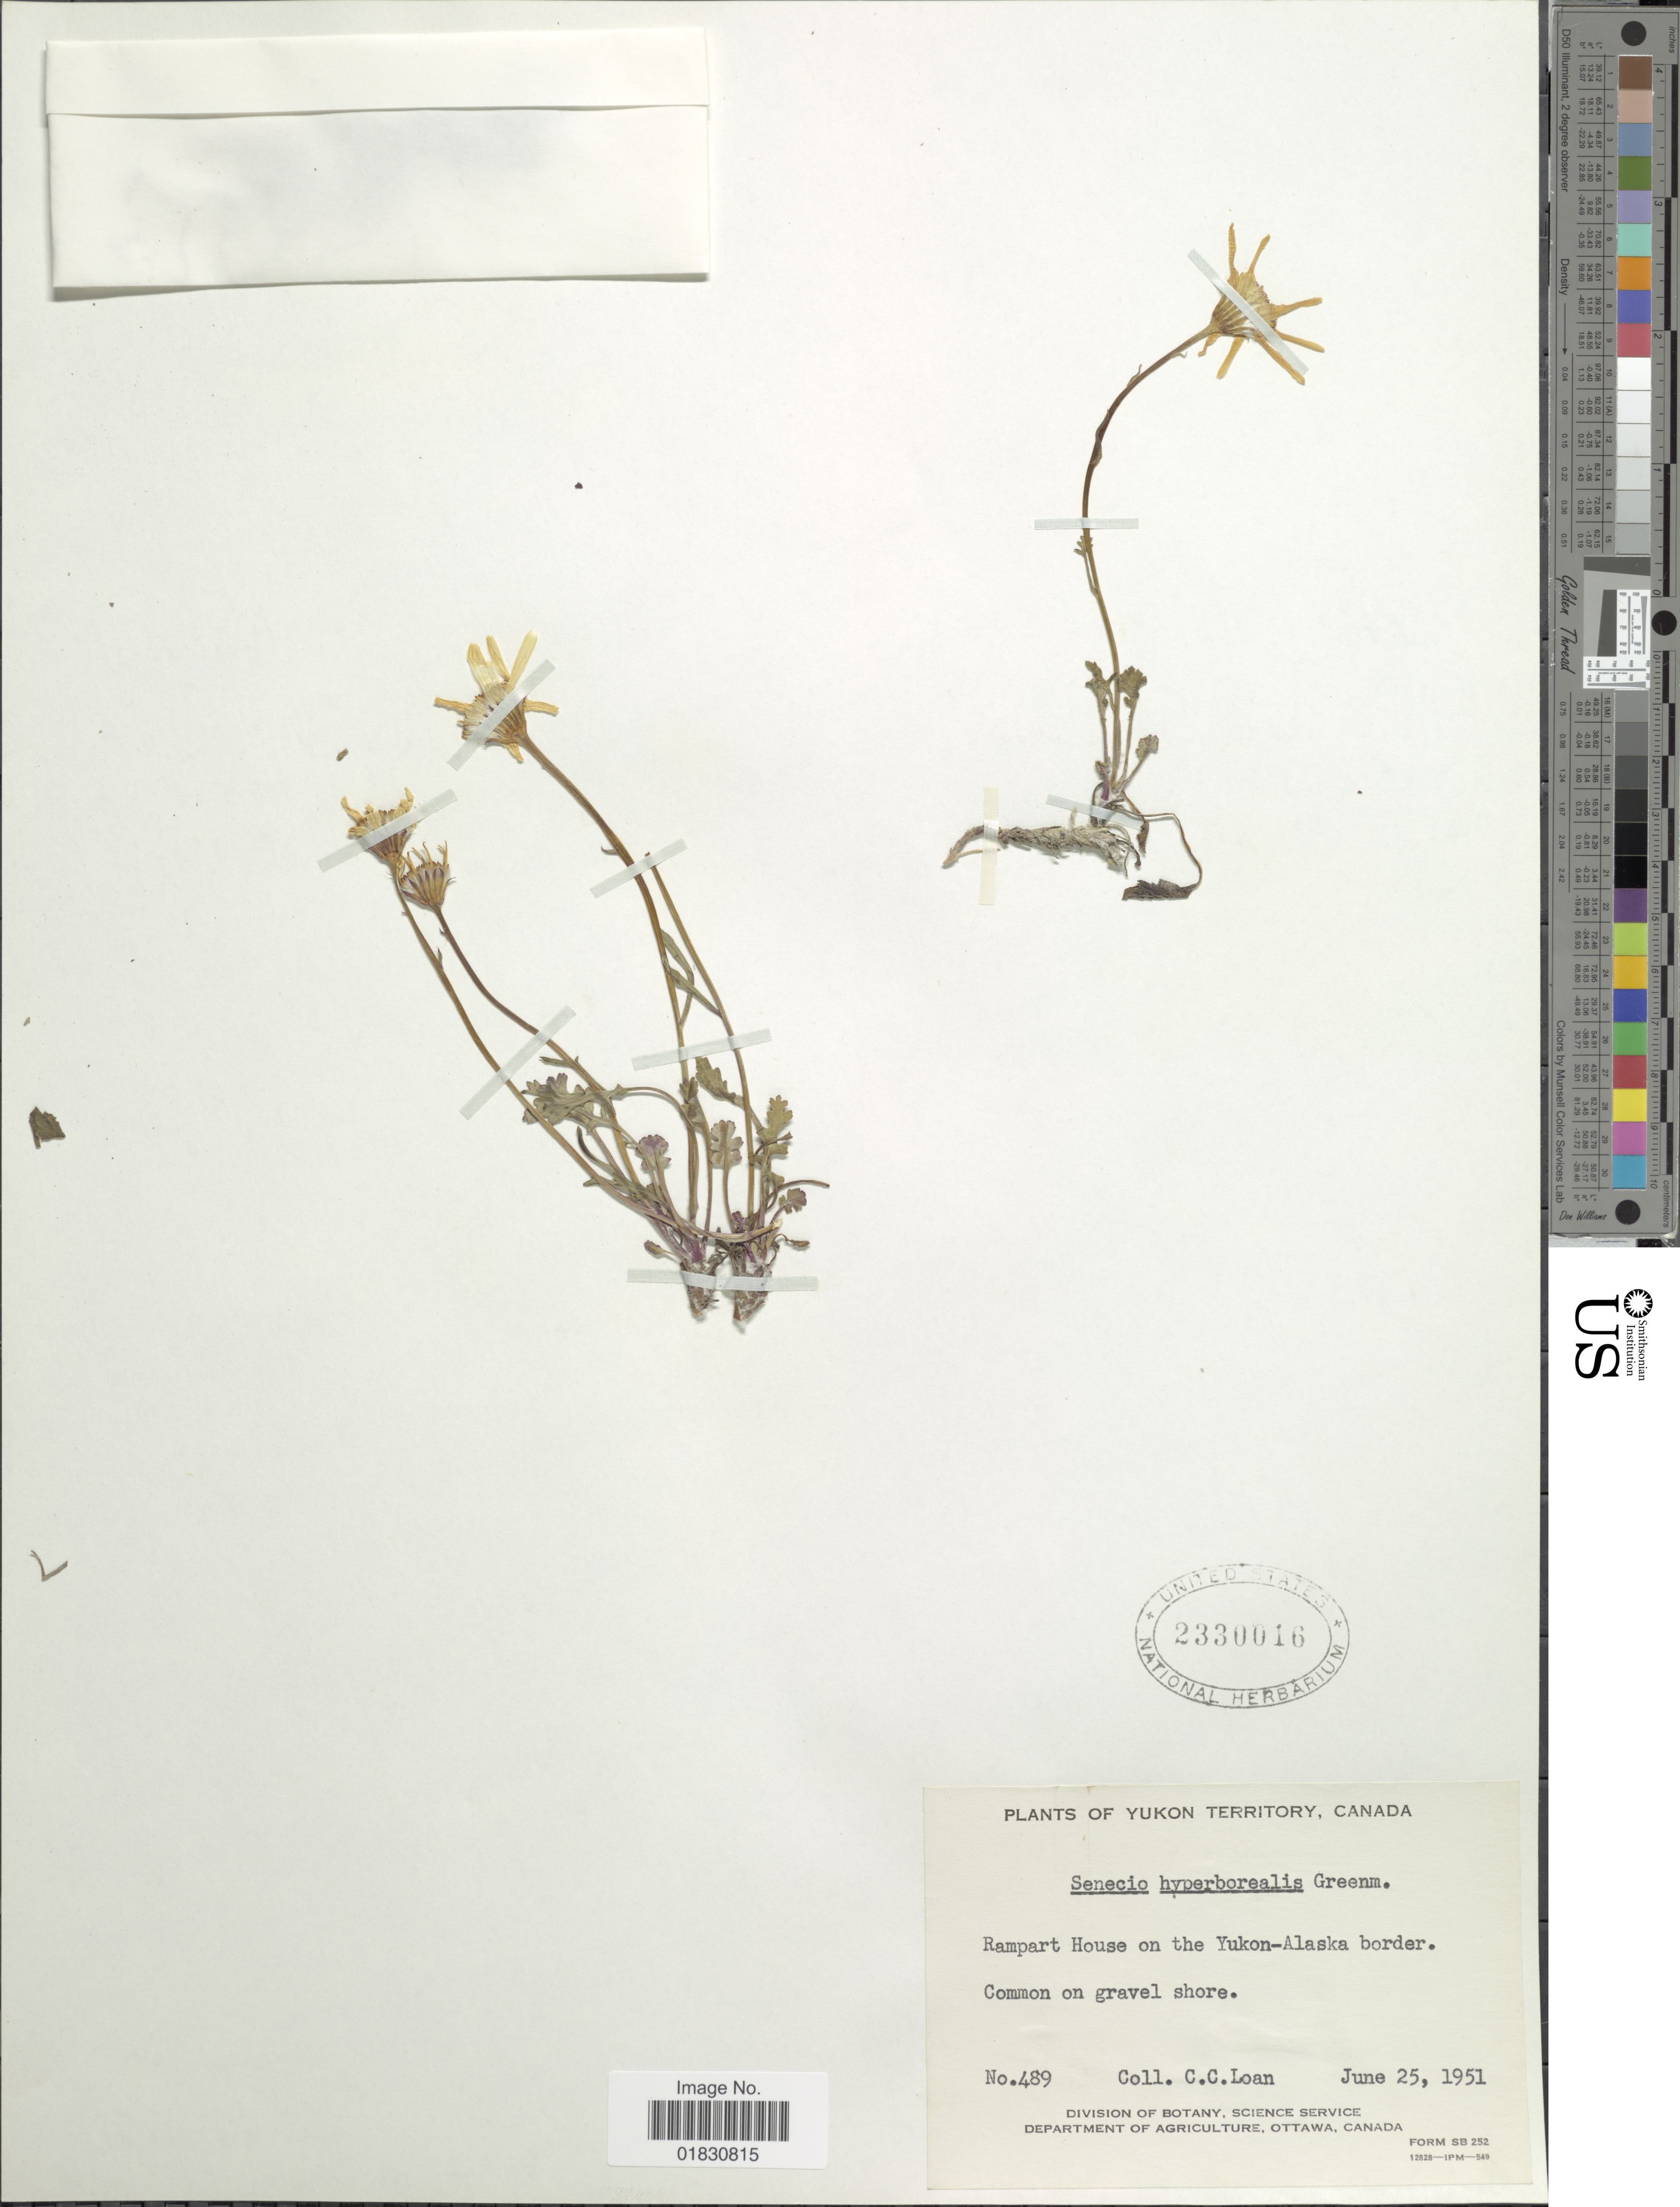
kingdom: Plantae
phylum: Tracheophyta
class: Magnoliopsida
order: Asterales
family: Asteraceae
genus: Packera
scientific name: Packera hyperborealis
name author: (Greene) Á. Löve & D. Löve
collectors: C. Loan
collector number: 489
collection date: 1951-06-25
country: Canada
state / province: Yukon Territory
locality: Yukon Territory, Canada, Rampart House on the Yukon-Alaska border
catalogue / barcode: US 32330016